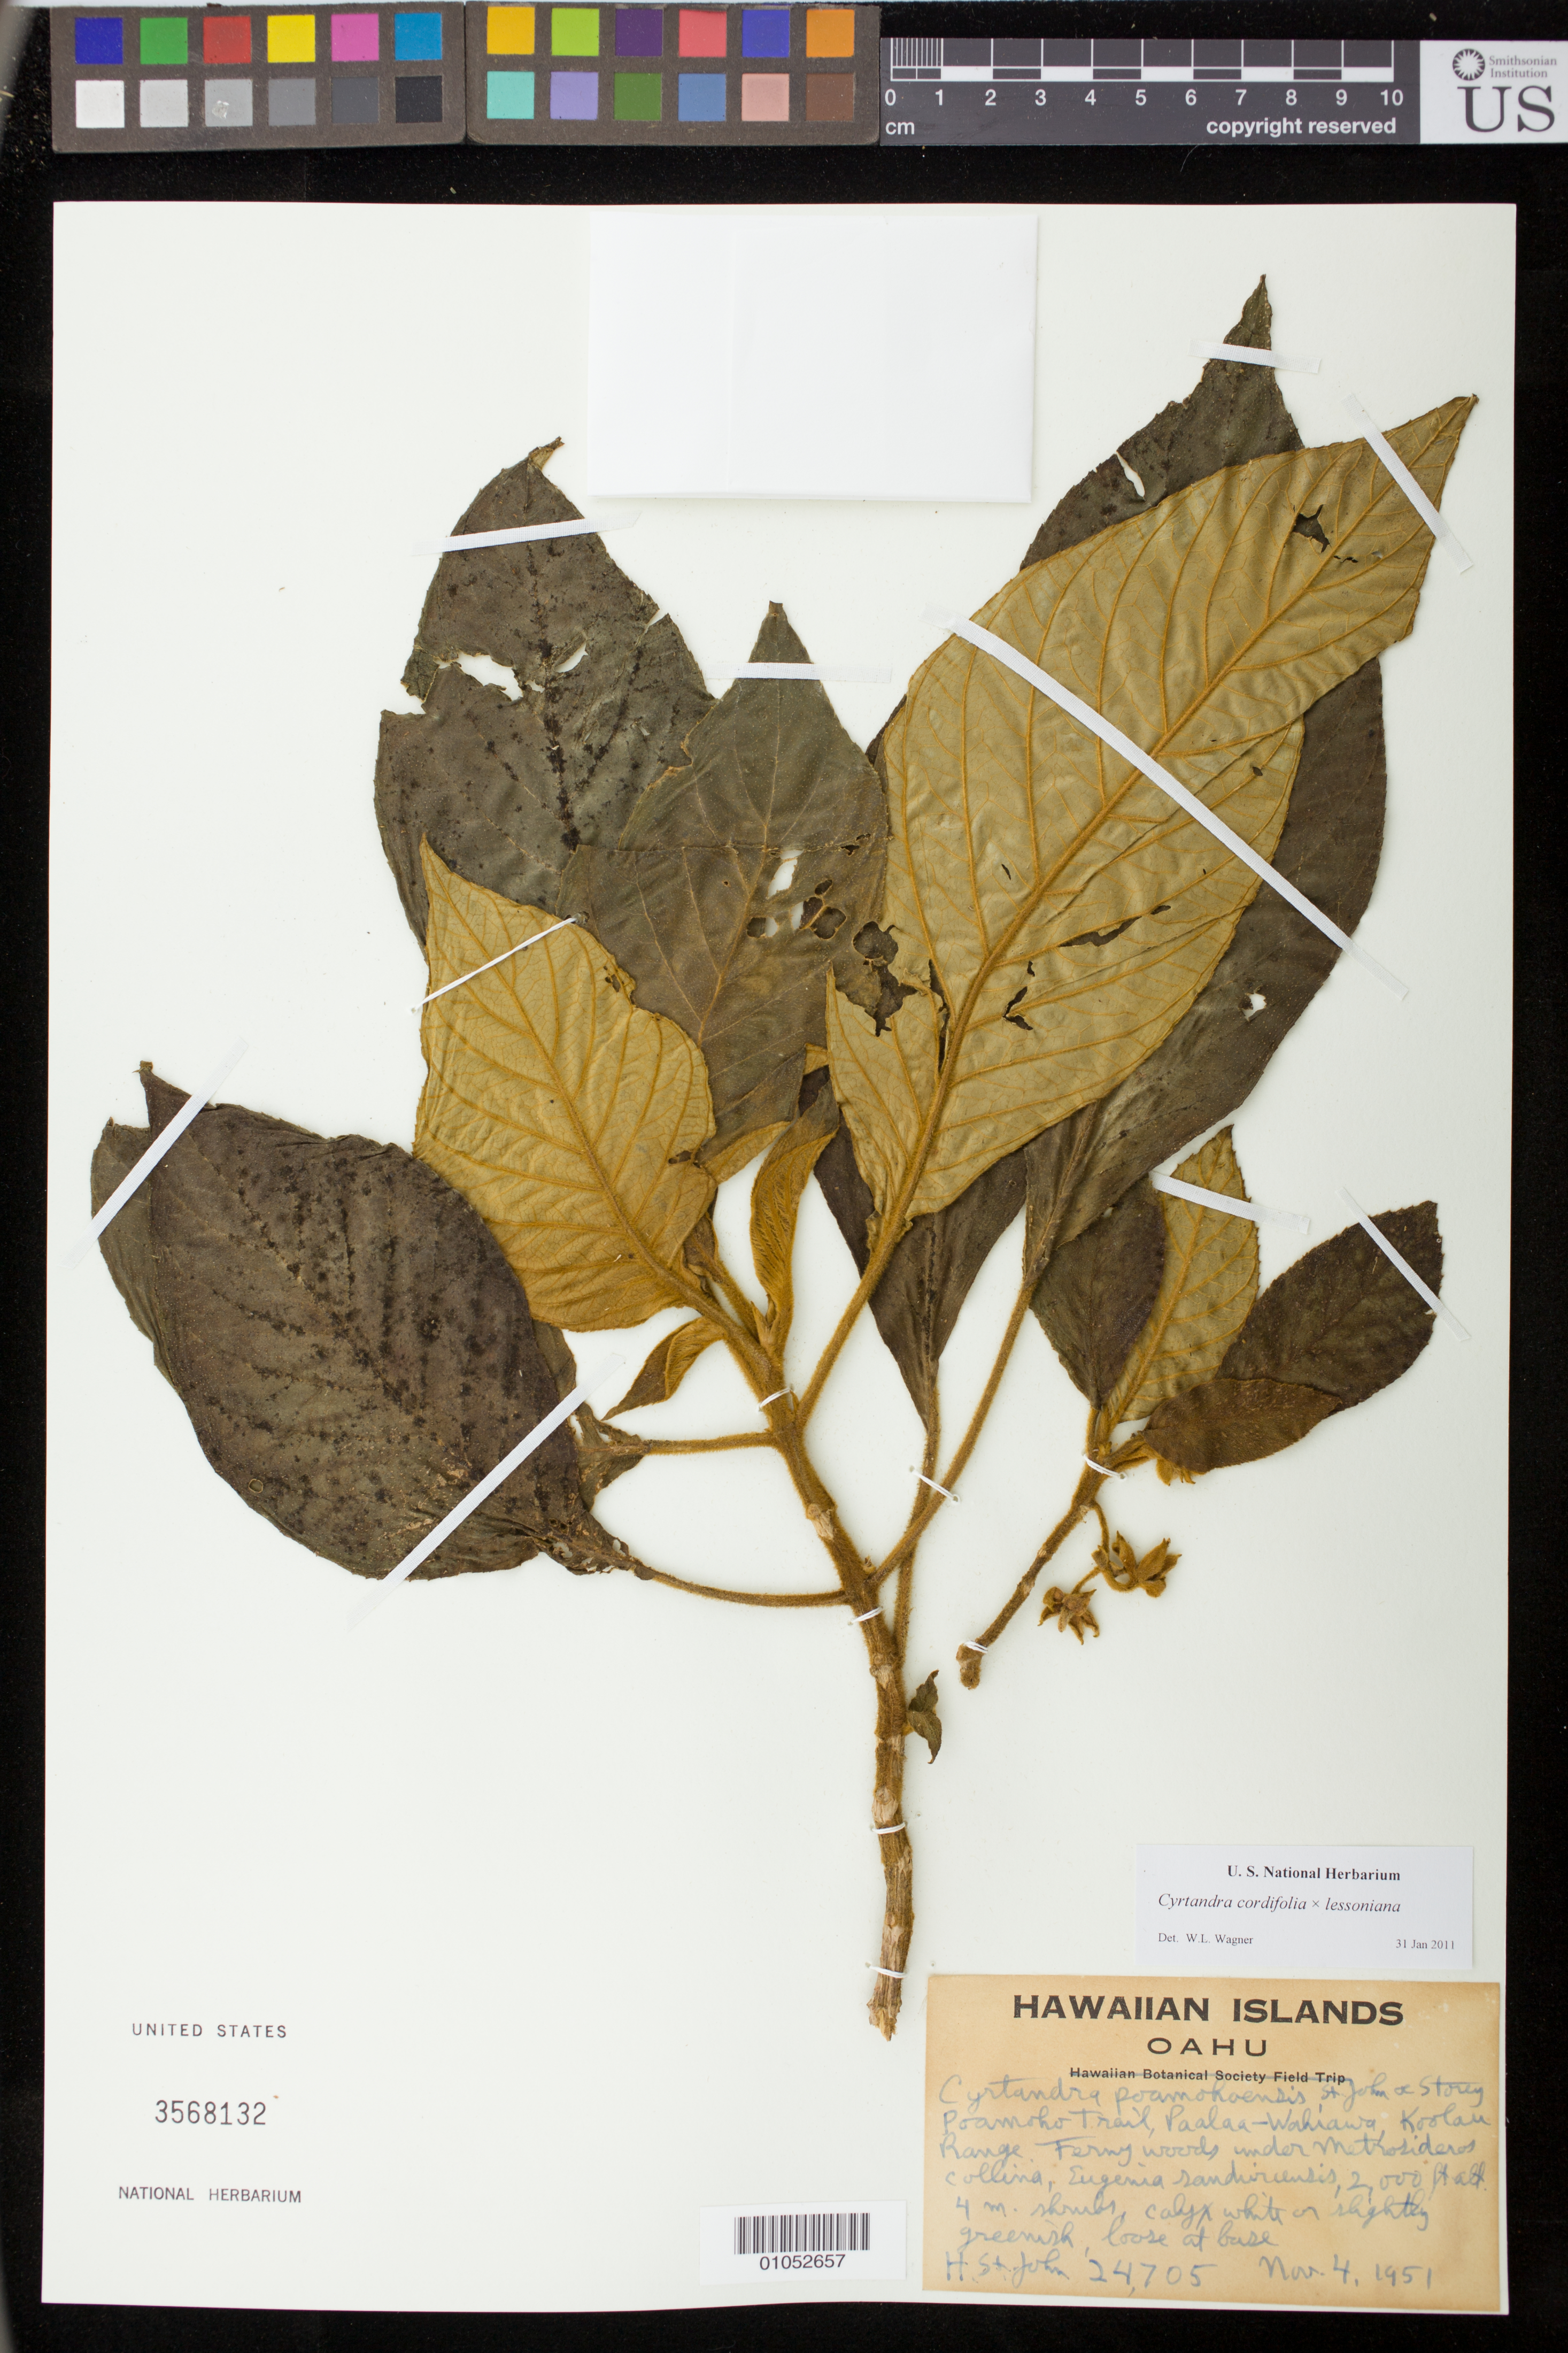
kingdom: Plantae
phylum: Tracheophyta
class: Magnoliopsida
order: Lamiales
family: Gesneriaceae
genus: Cyrtandra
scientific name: Cyrtandra cordifolia x C. lessoniana Gaudich.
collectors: H. St. John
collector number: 24705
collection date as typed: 4 Nov 1951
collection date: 1951-11-04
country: United States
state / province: Hawaii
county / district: Honolulu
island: Oahu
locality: Poamoho Trail, Paalaa-Wahiawa, Koolau Range.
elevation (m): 610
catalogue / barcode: US 3568132